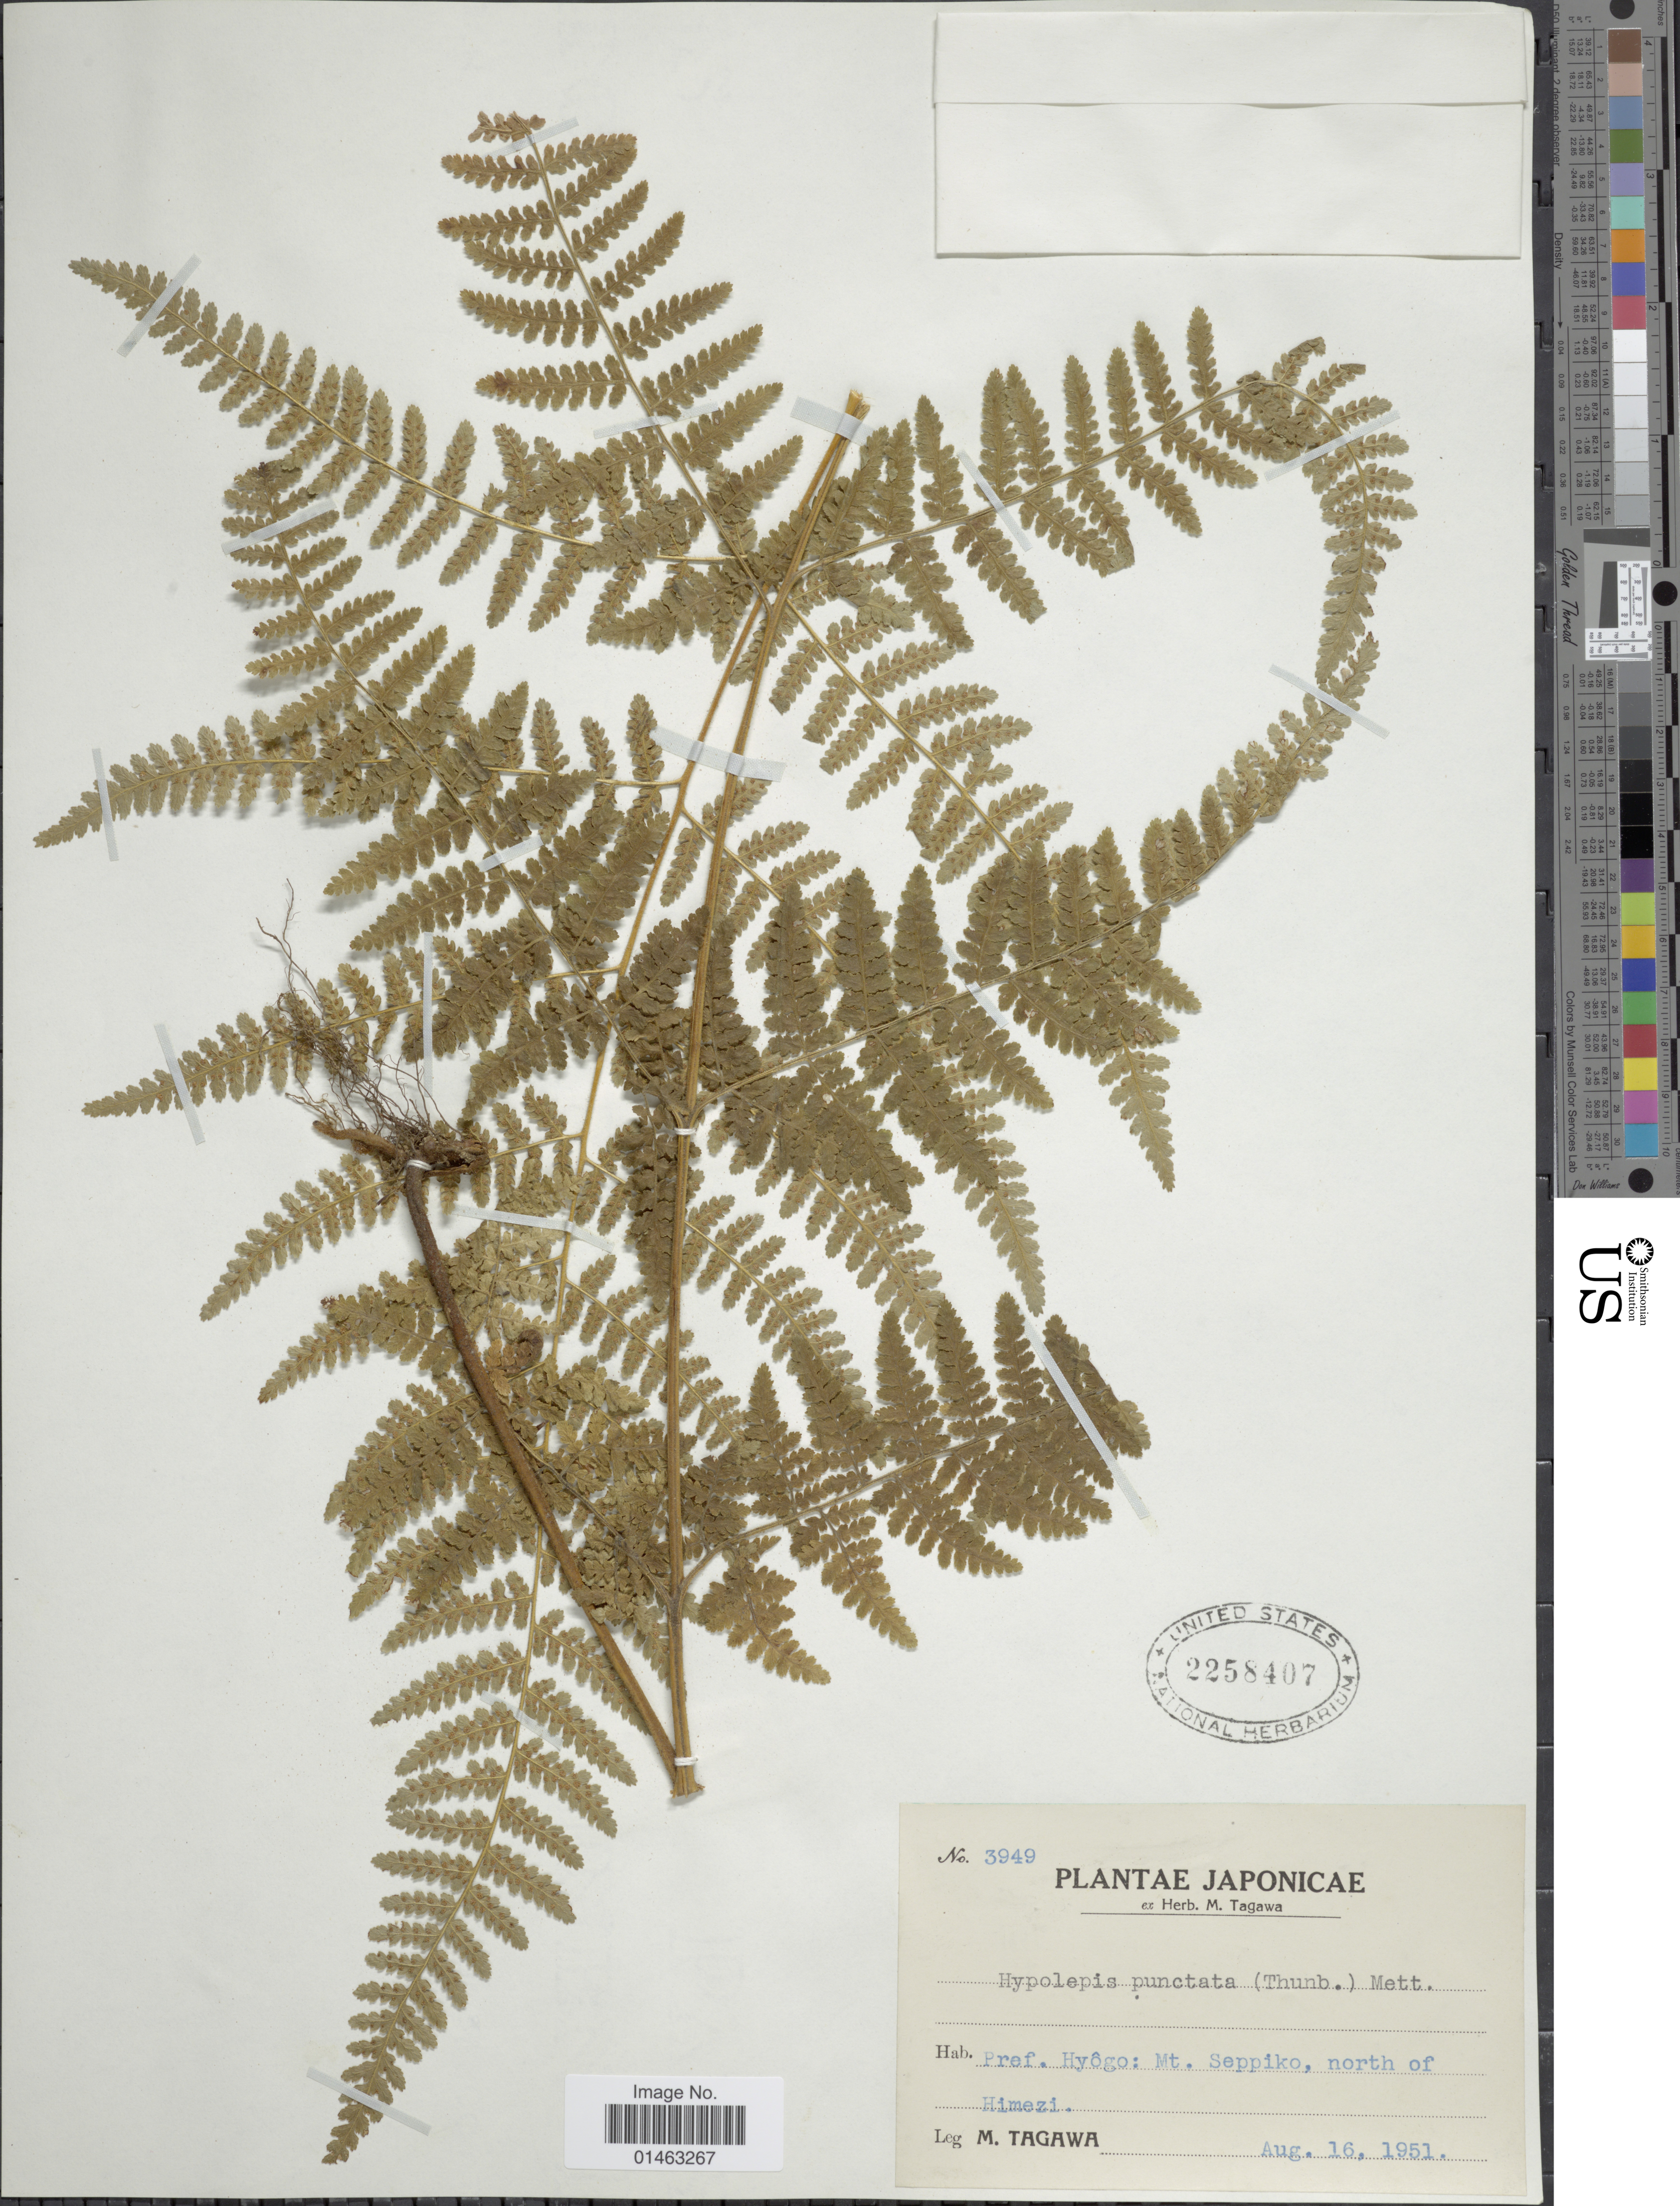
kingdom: Plantae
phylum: Tracheophyta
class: Polypodiopsida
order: Polypodiales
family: Dennstaedtiaceae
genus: Hypolepis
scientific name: Hypolepis punctata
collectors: M. Tagawa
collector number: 3949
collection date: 1951-08-16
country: Japan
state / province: Hyogo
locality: Pref. Hyogo: Mt. Seppiko, north of Himezi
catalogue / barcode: US 2258407